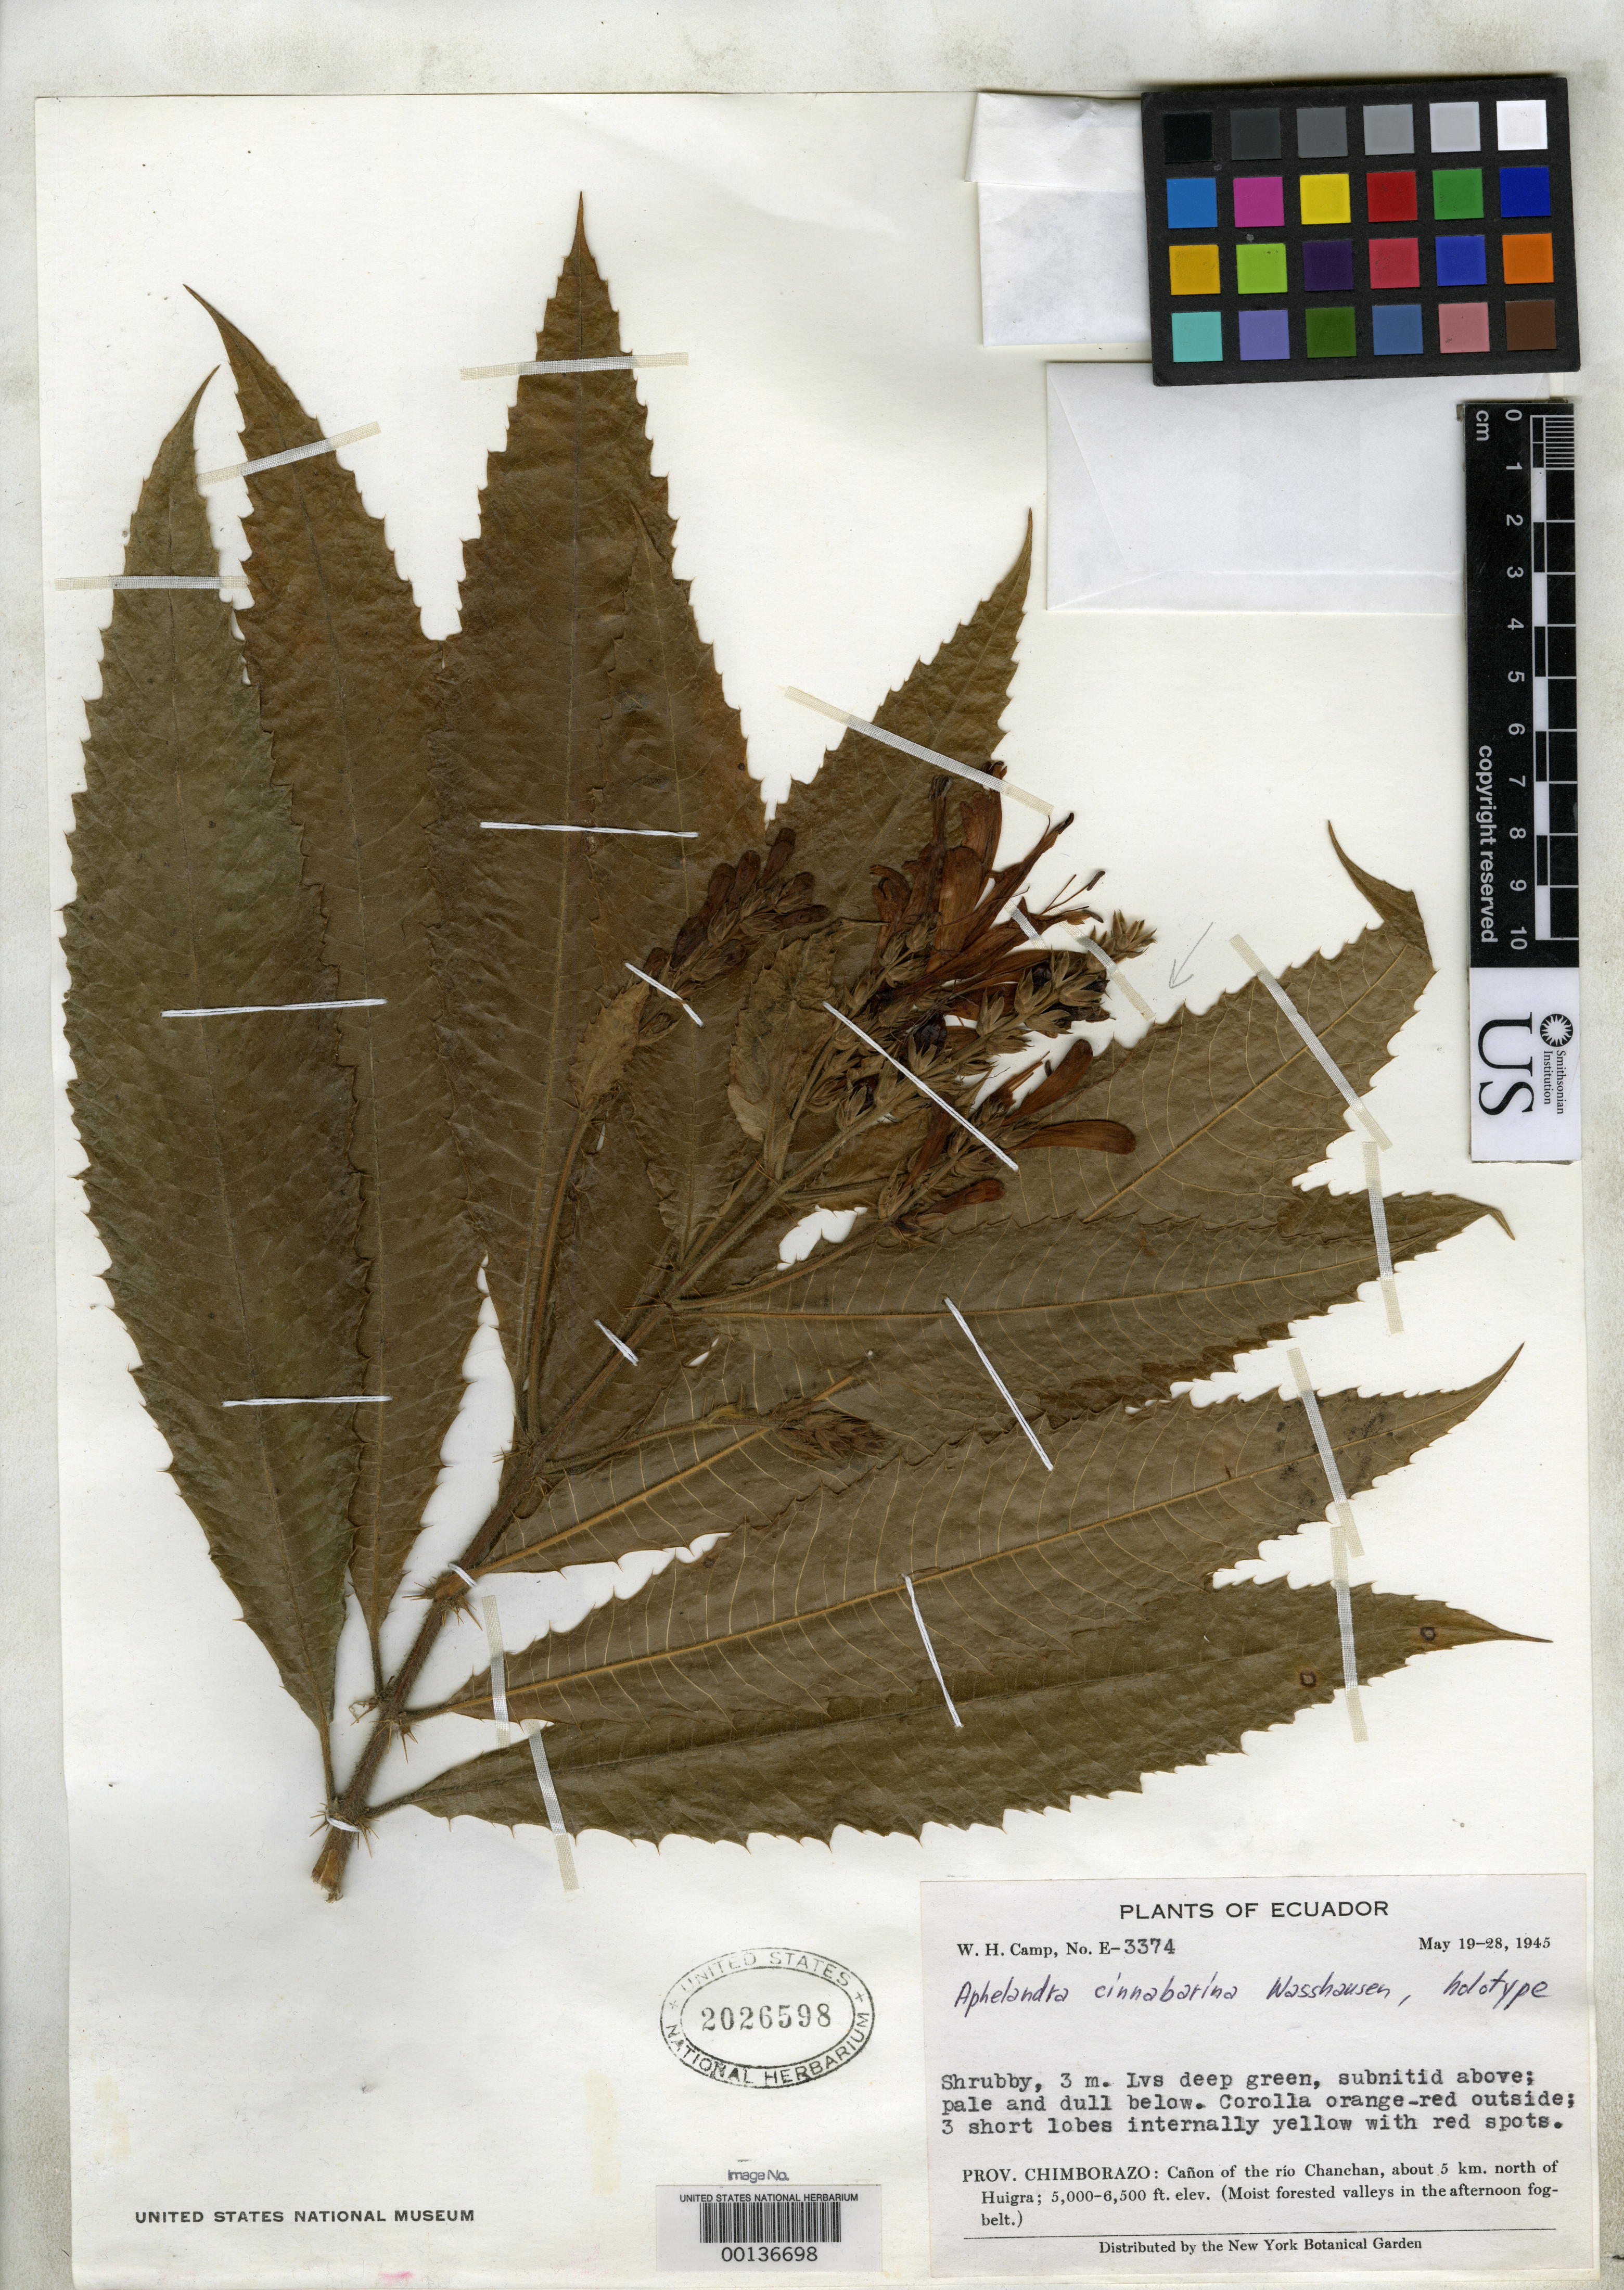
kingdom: Plantae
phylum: Tracheophyta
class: Magnoliopsida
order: Lamiales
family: Acanthaceae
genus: Aphelandra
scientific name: Aphelandra cinnabarina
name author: Wassh.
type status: Holotype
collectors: W. H. Camp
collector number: E-3374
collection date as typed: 19 May 1945 to 28 May 1945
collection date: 1945-05-19/1945-05-28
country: Ecuador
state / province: Chimborazo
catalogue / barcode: US 2026598